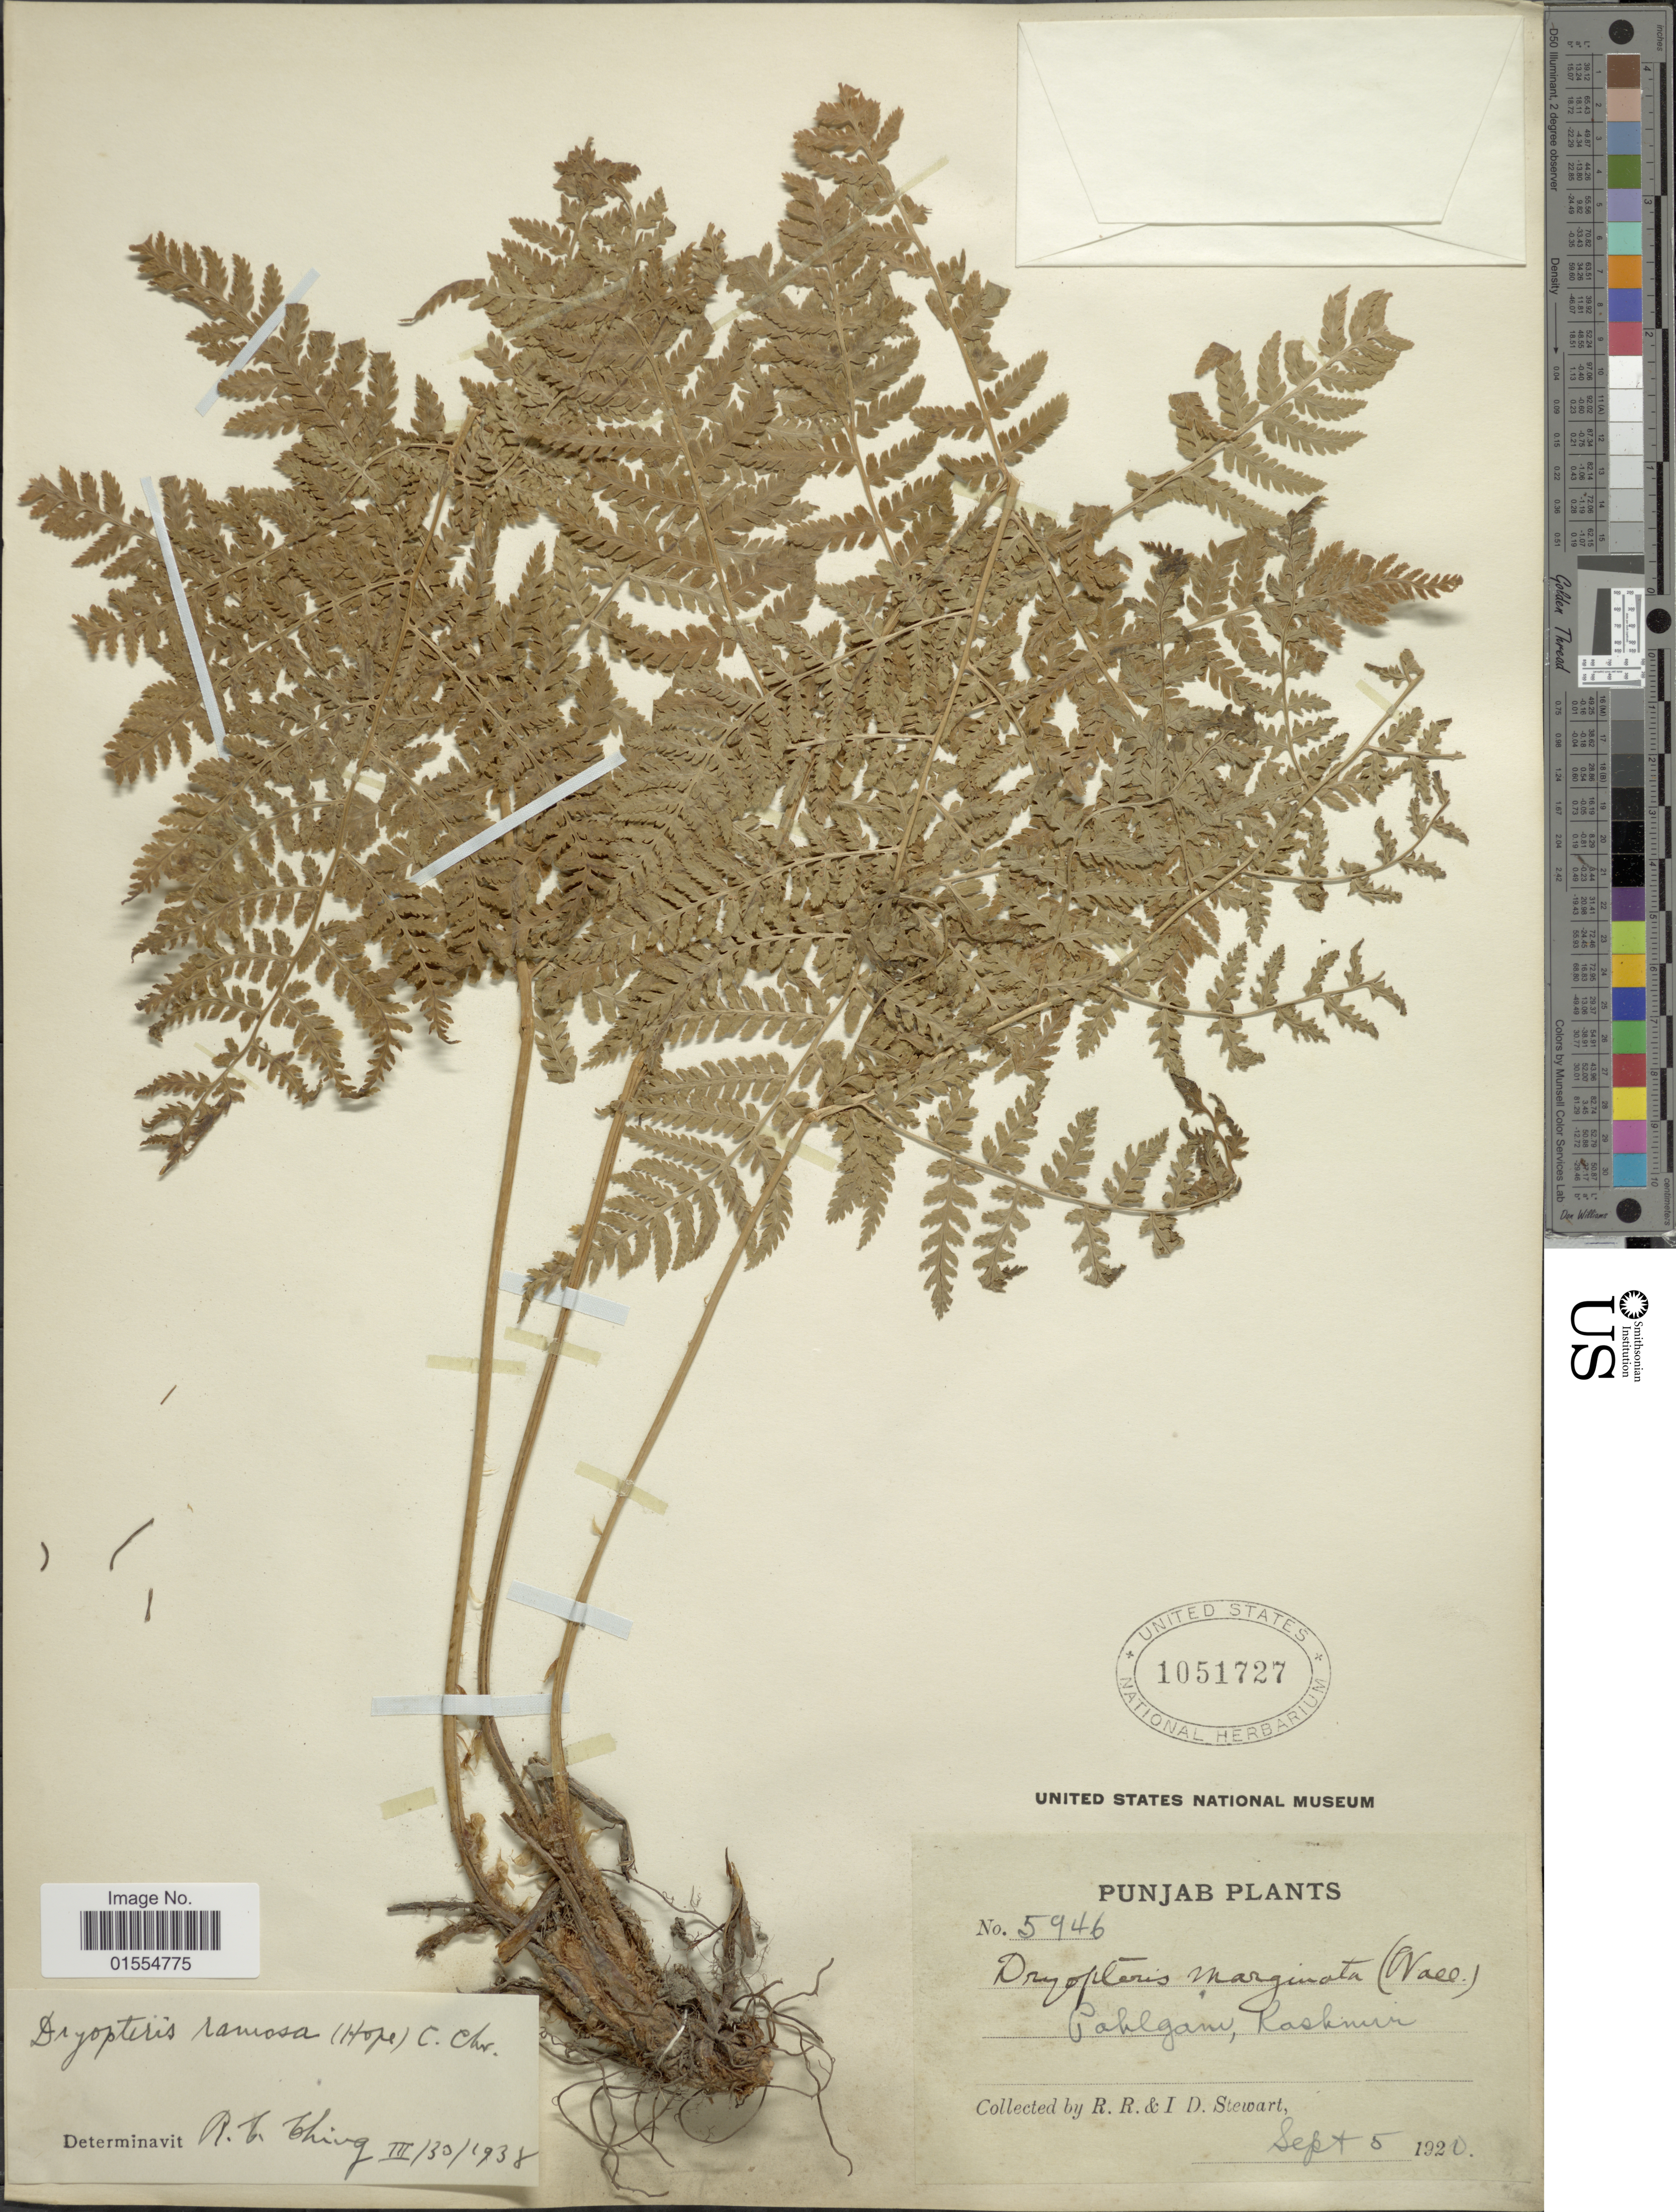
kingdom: Plantae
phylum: Tracheophyta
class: Polypodiopsida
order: Polypodiales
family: Dryopteridaceae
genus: Dryopteris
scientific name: Dryopteris ramosa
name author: (C. Hope) C. Chr.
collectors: R. R. Stewart & I. Stewart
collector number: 5946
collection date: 1920-09-09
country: India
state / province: Punjab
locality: Punjab, Pahlgam, Kashmir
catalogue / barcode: US 1051727